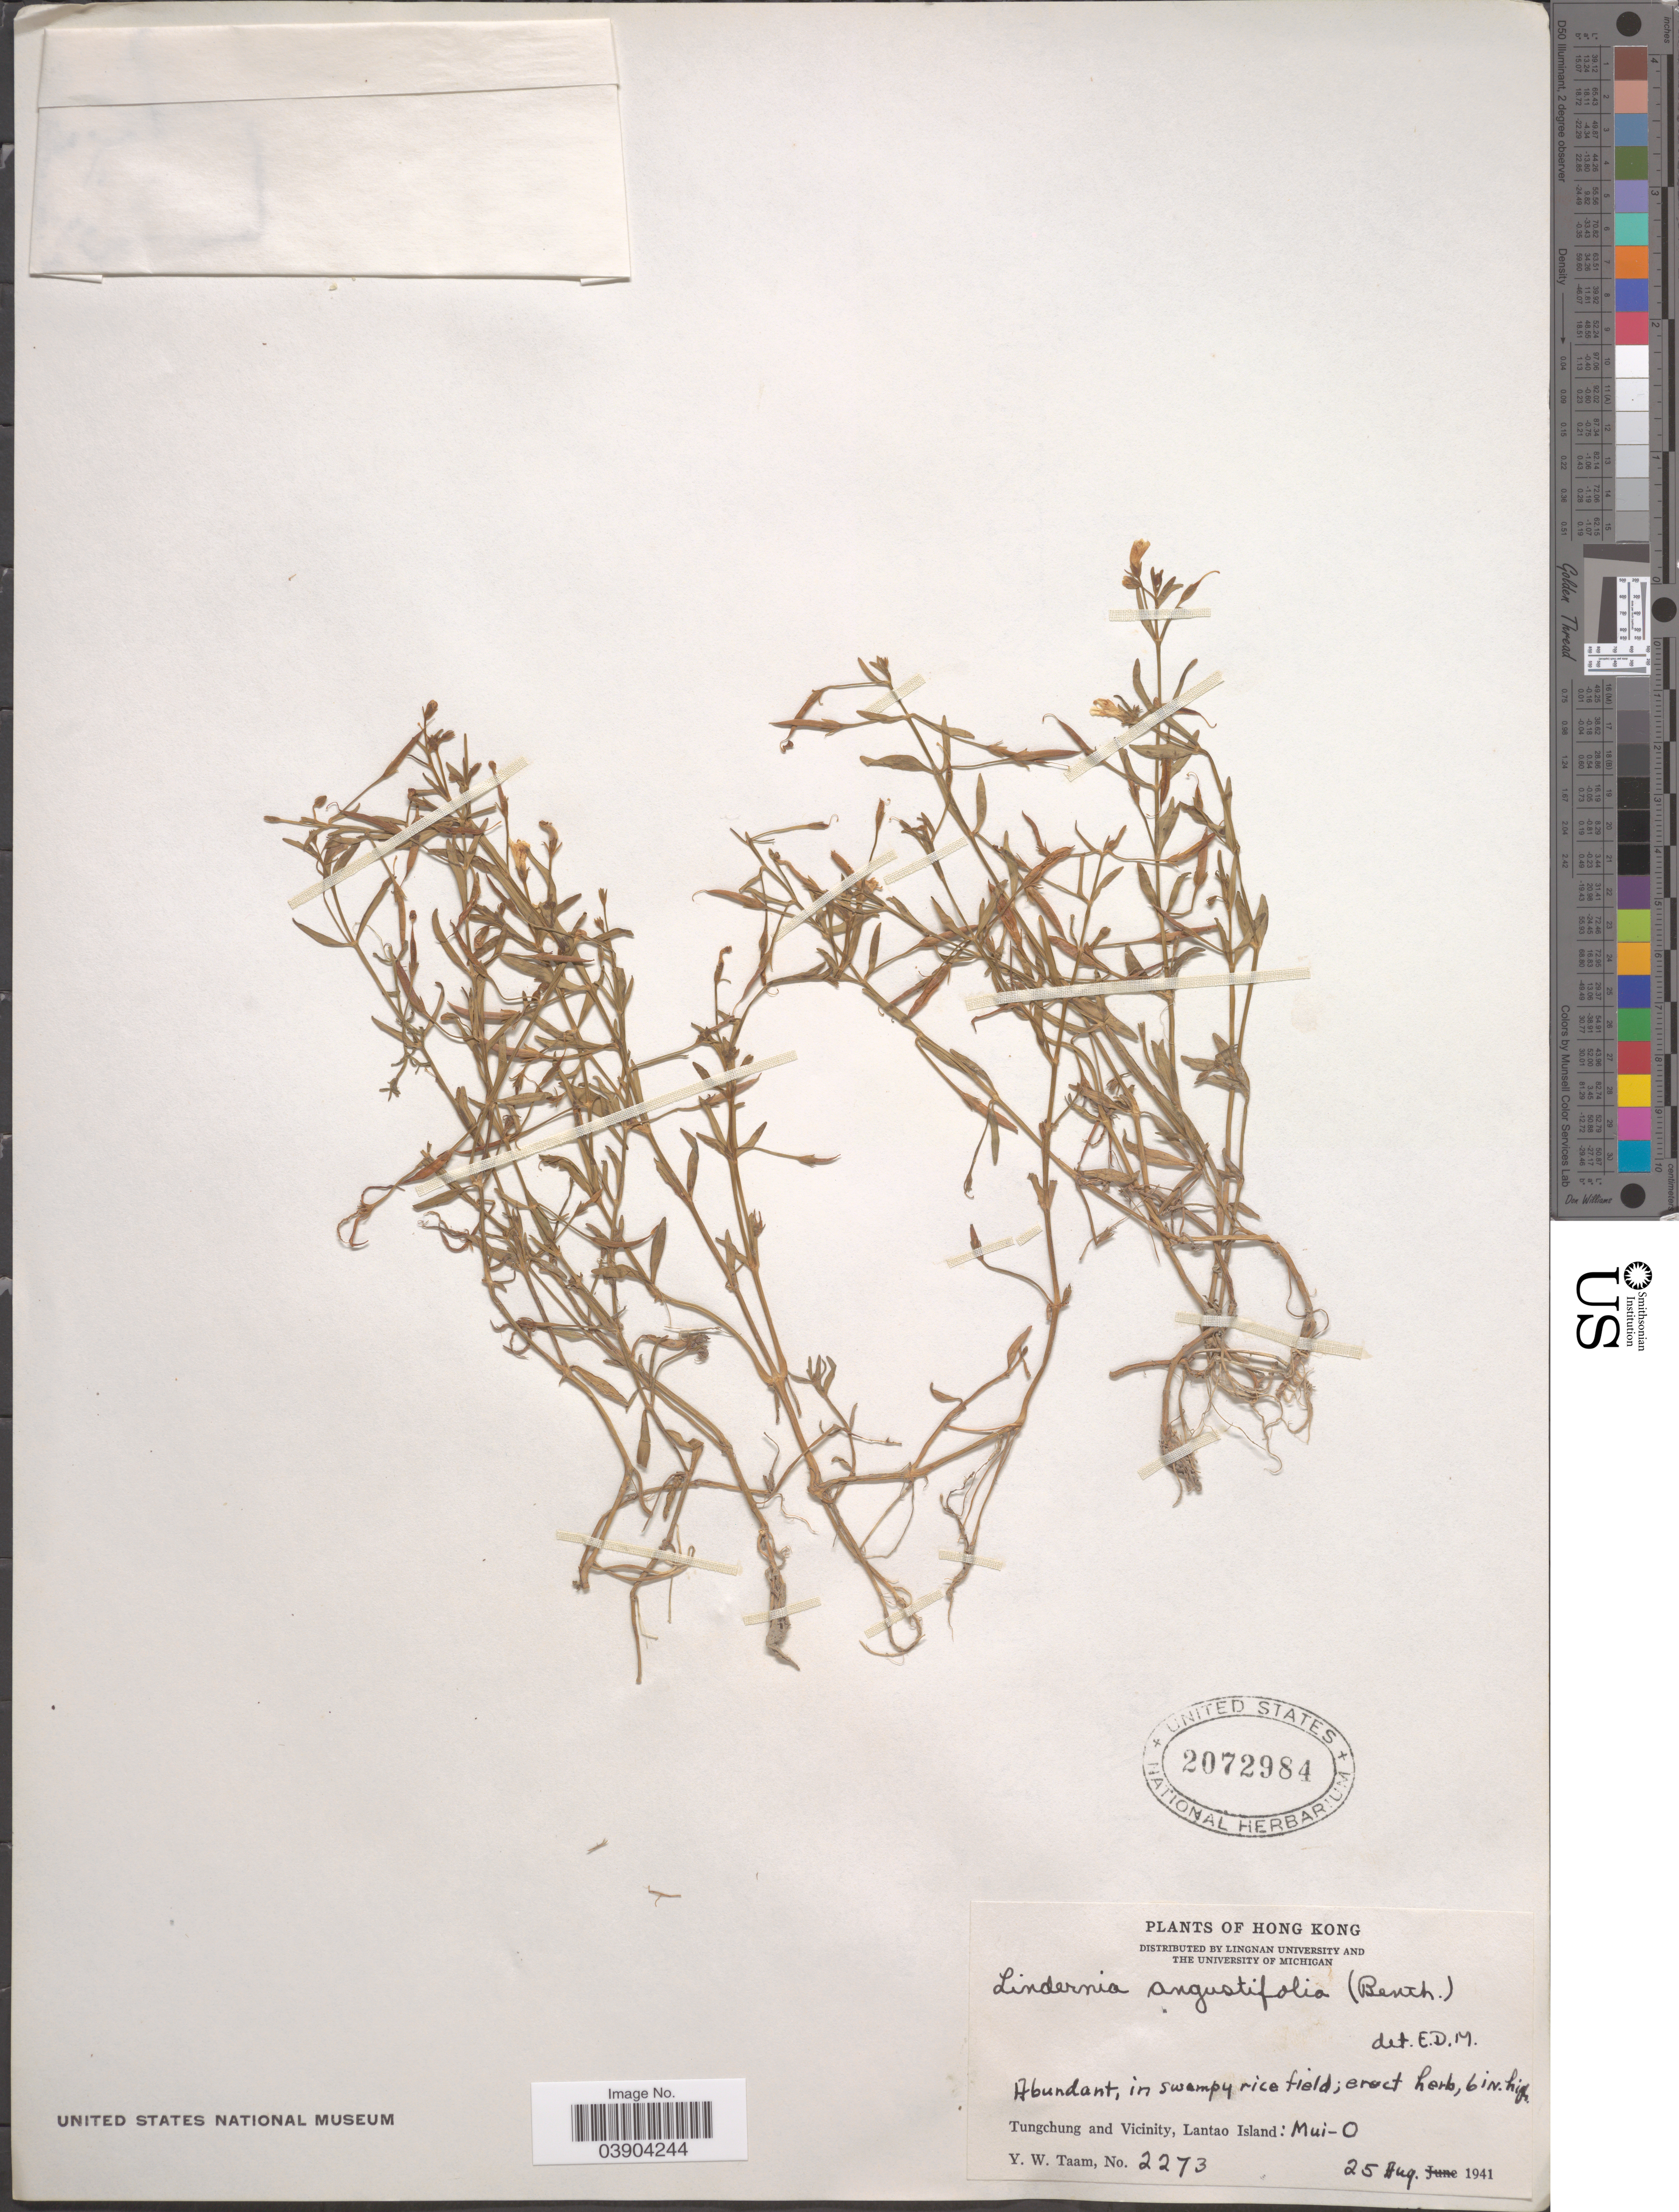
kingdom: Plantae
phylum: Tracheophyta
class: Magnoliopsida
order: Lamiales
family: Linderniaceae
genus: Lindernia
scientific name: Lindernia anagallis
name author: (Burm. f.) Pennell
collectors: Y. W. Taam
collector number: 2273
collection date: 1941-08-25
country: China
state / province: Hong Kong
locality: Tungchung and Vicinity, Lantao Island: Mui-O.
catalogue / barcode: US 2072984